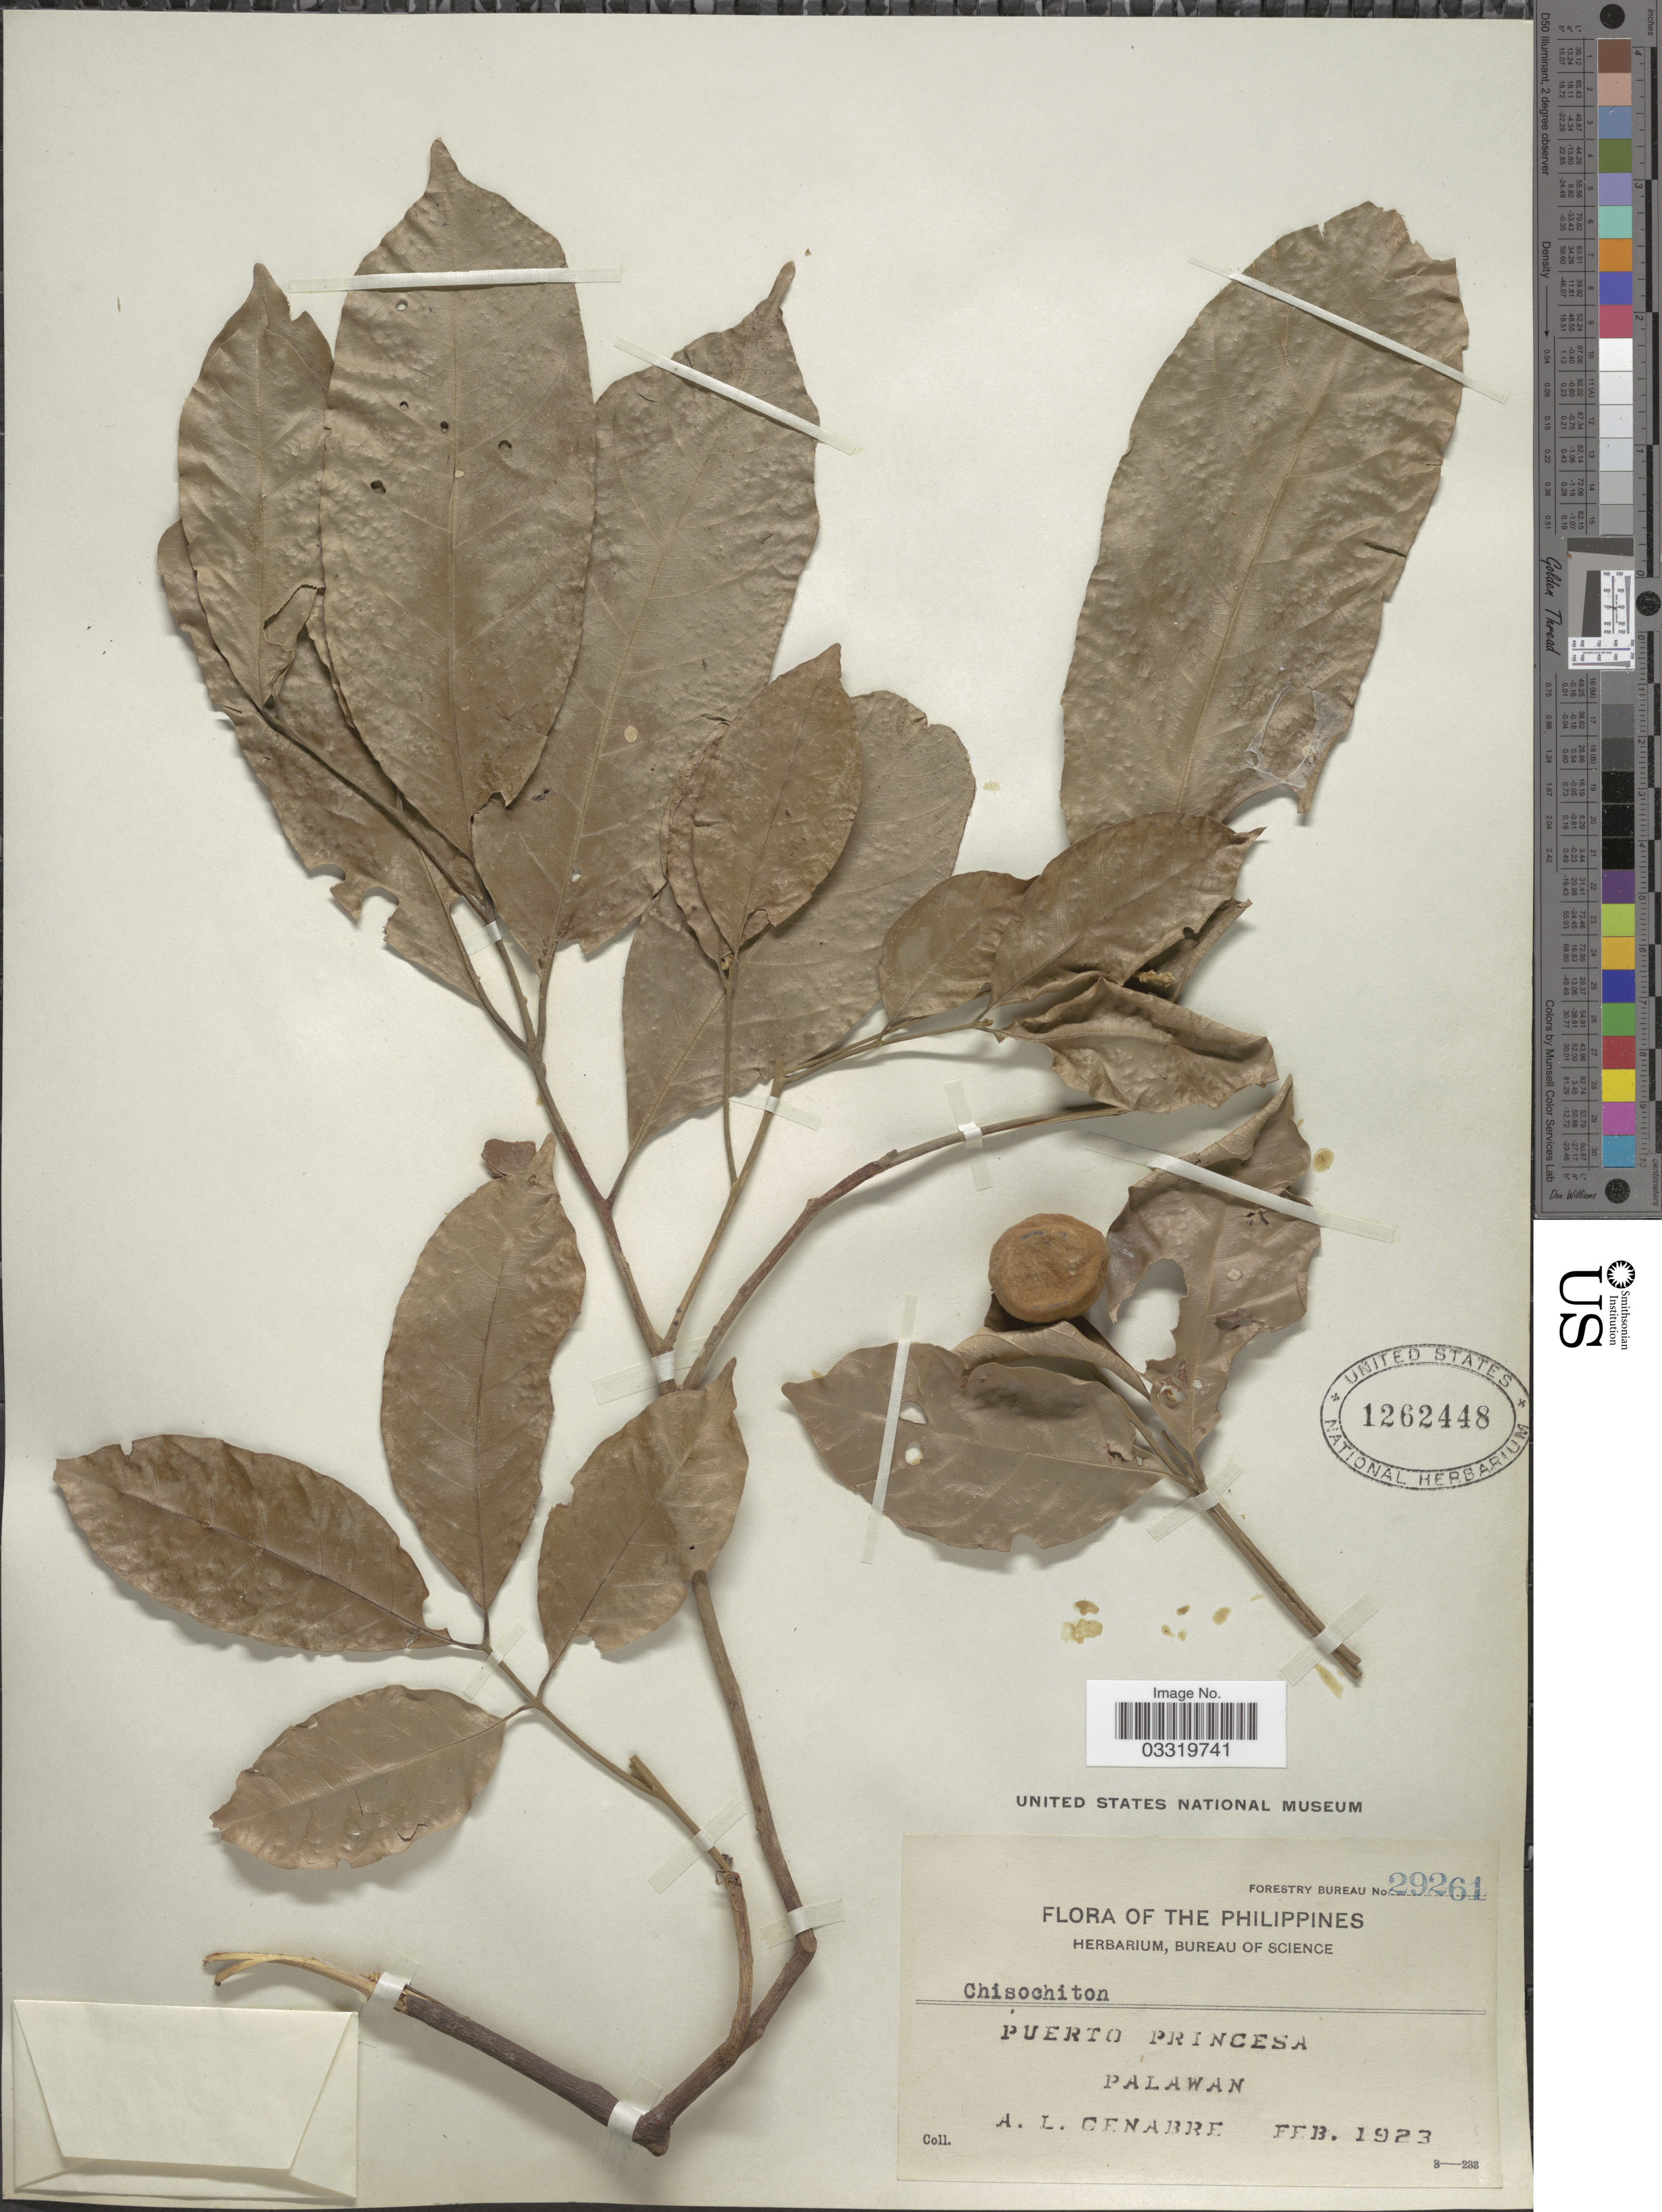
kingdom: Plantae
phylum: Tracheophyta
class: Magnoliopsida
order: Sapindales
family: Meliaceae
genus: Chisocheton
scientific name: Chisocheton sp.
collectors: A. Cenabre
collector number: Forestry Bureau 29261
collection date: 1923-02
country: Philippines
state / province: Mimaropa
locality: Puerto Princesa. Palawan.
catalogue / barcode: US 1262448